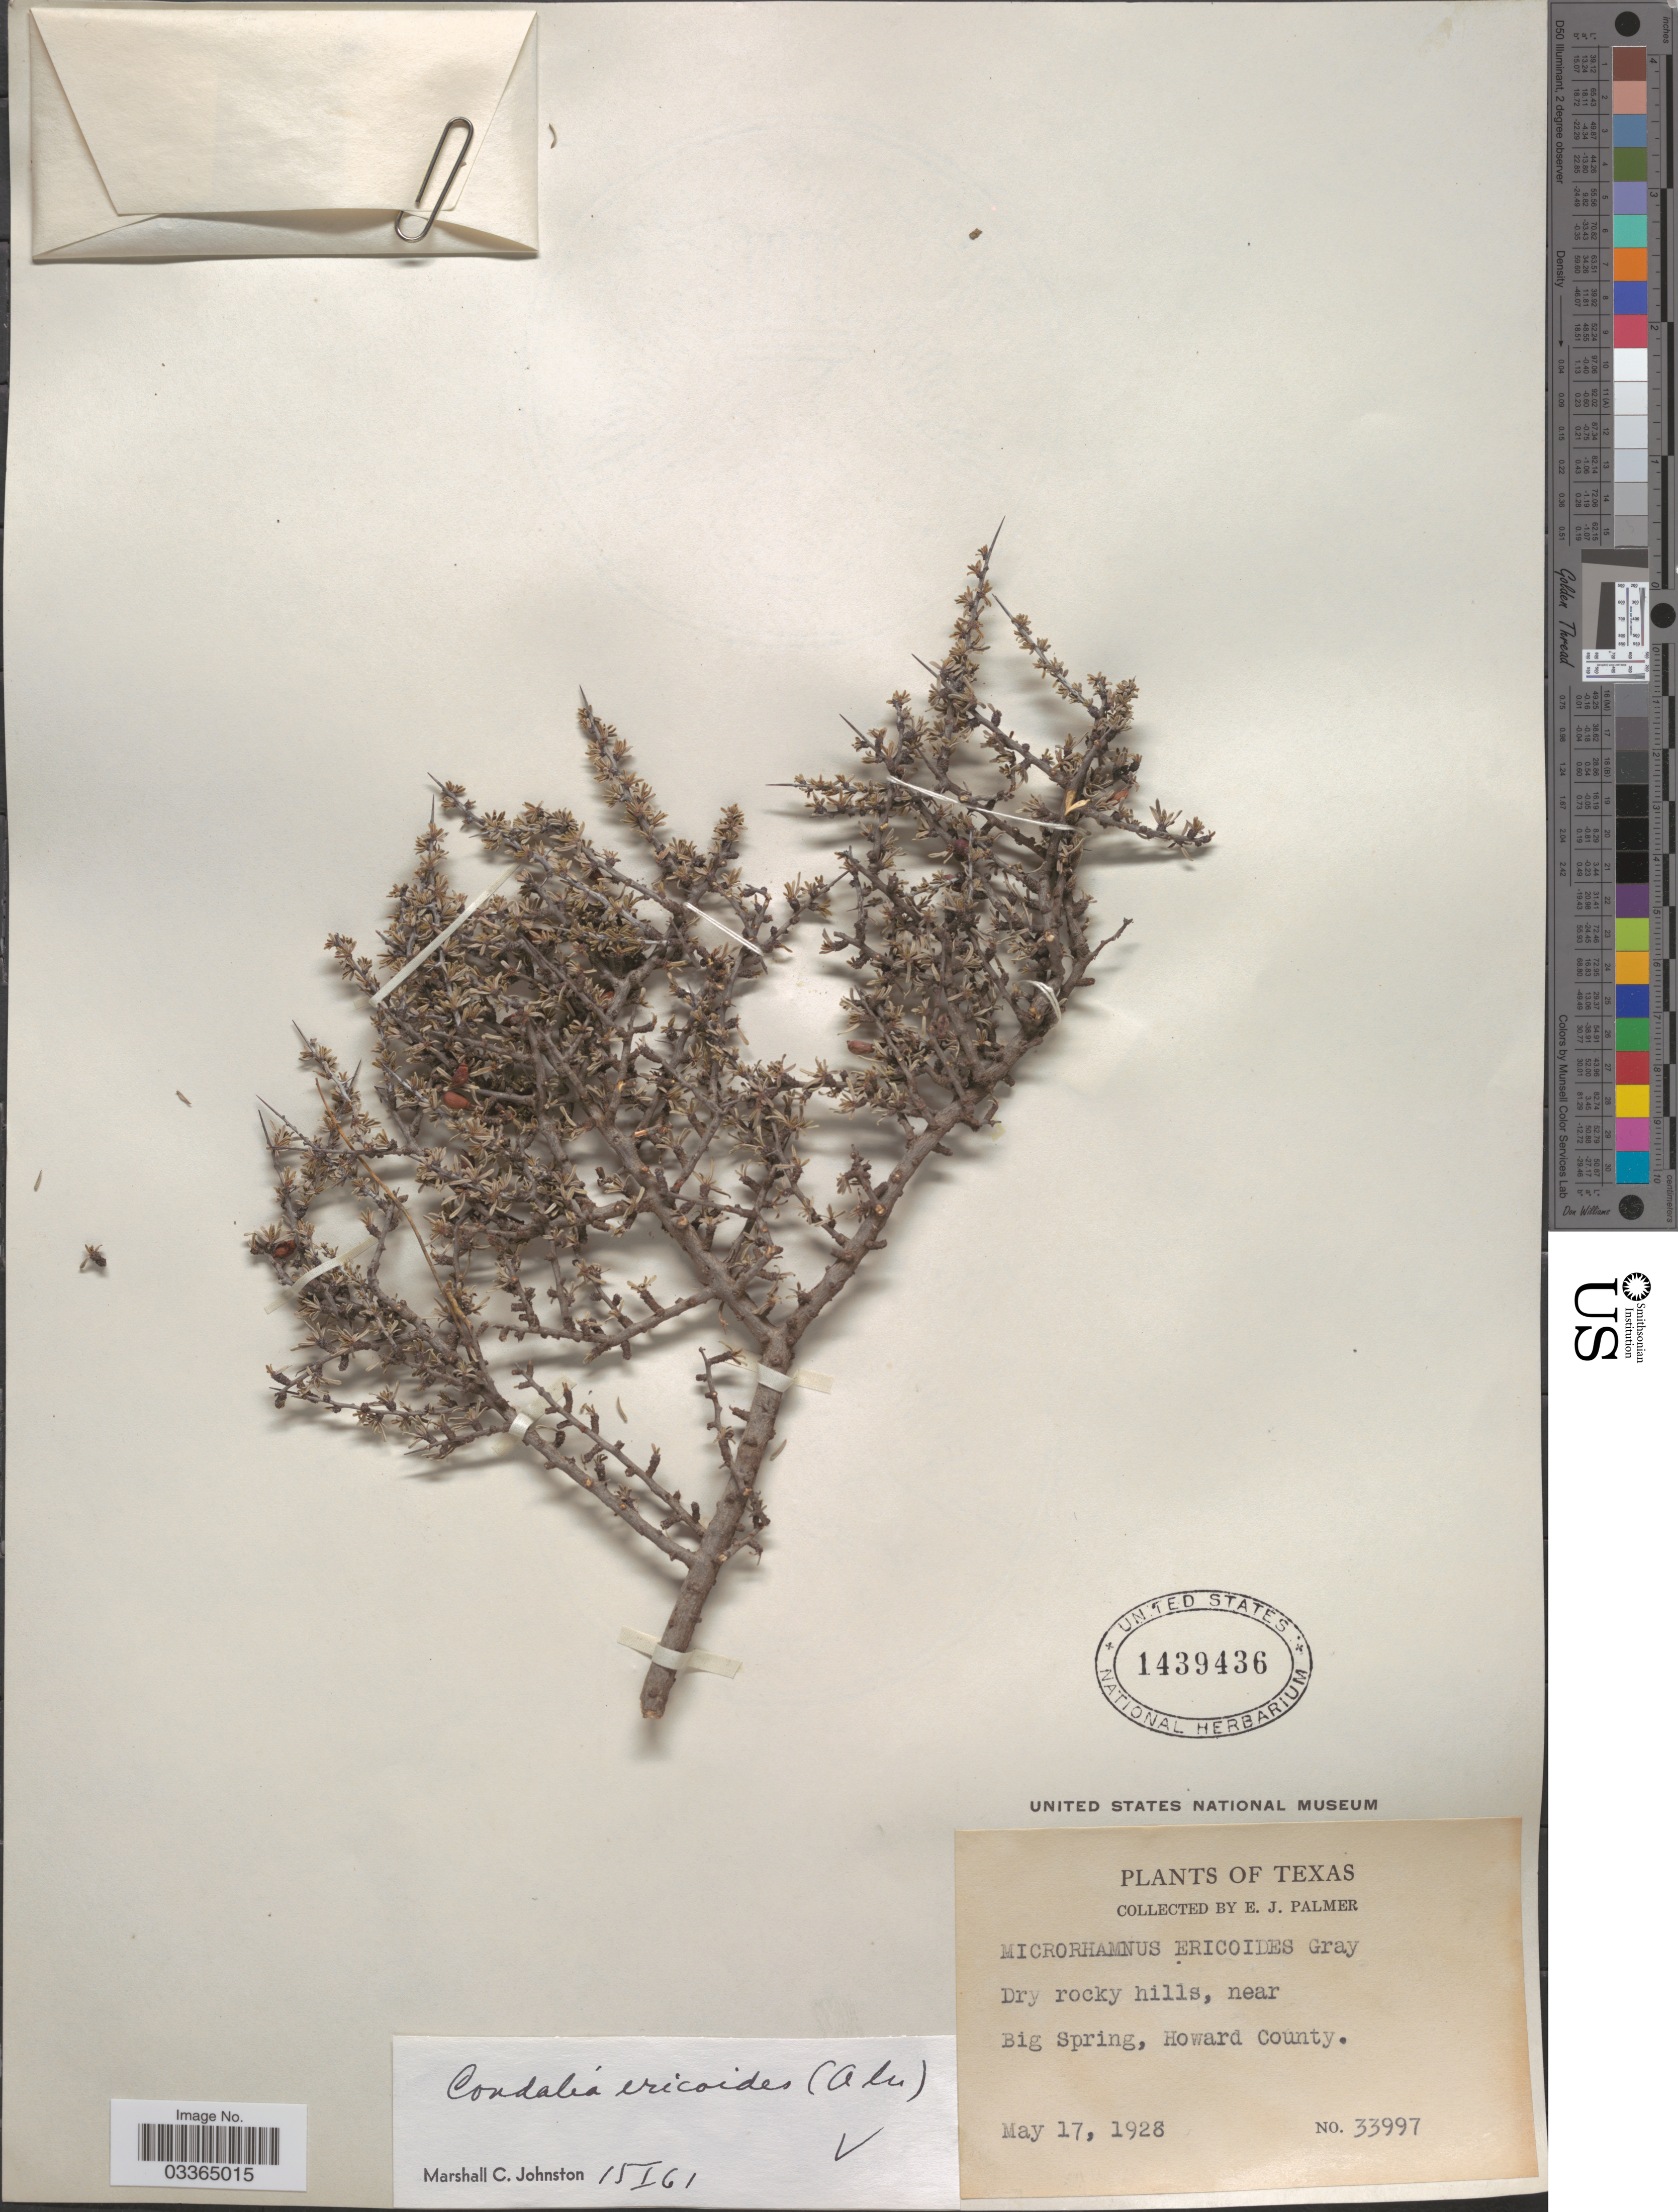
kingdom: Plantae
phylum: Tracheophyta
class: Magnoliopsida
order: Rosales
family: Rhamnaceae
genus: Condalia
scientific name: Condalia ericoides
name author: (A. Gray) M.C. Johnst.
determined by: Johnston, M. C.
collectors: E. J. Palmer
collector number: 33997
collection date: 1928-05-17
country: United States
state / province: Texas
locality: Big Spring, Howard County.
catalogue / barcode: US 1439436